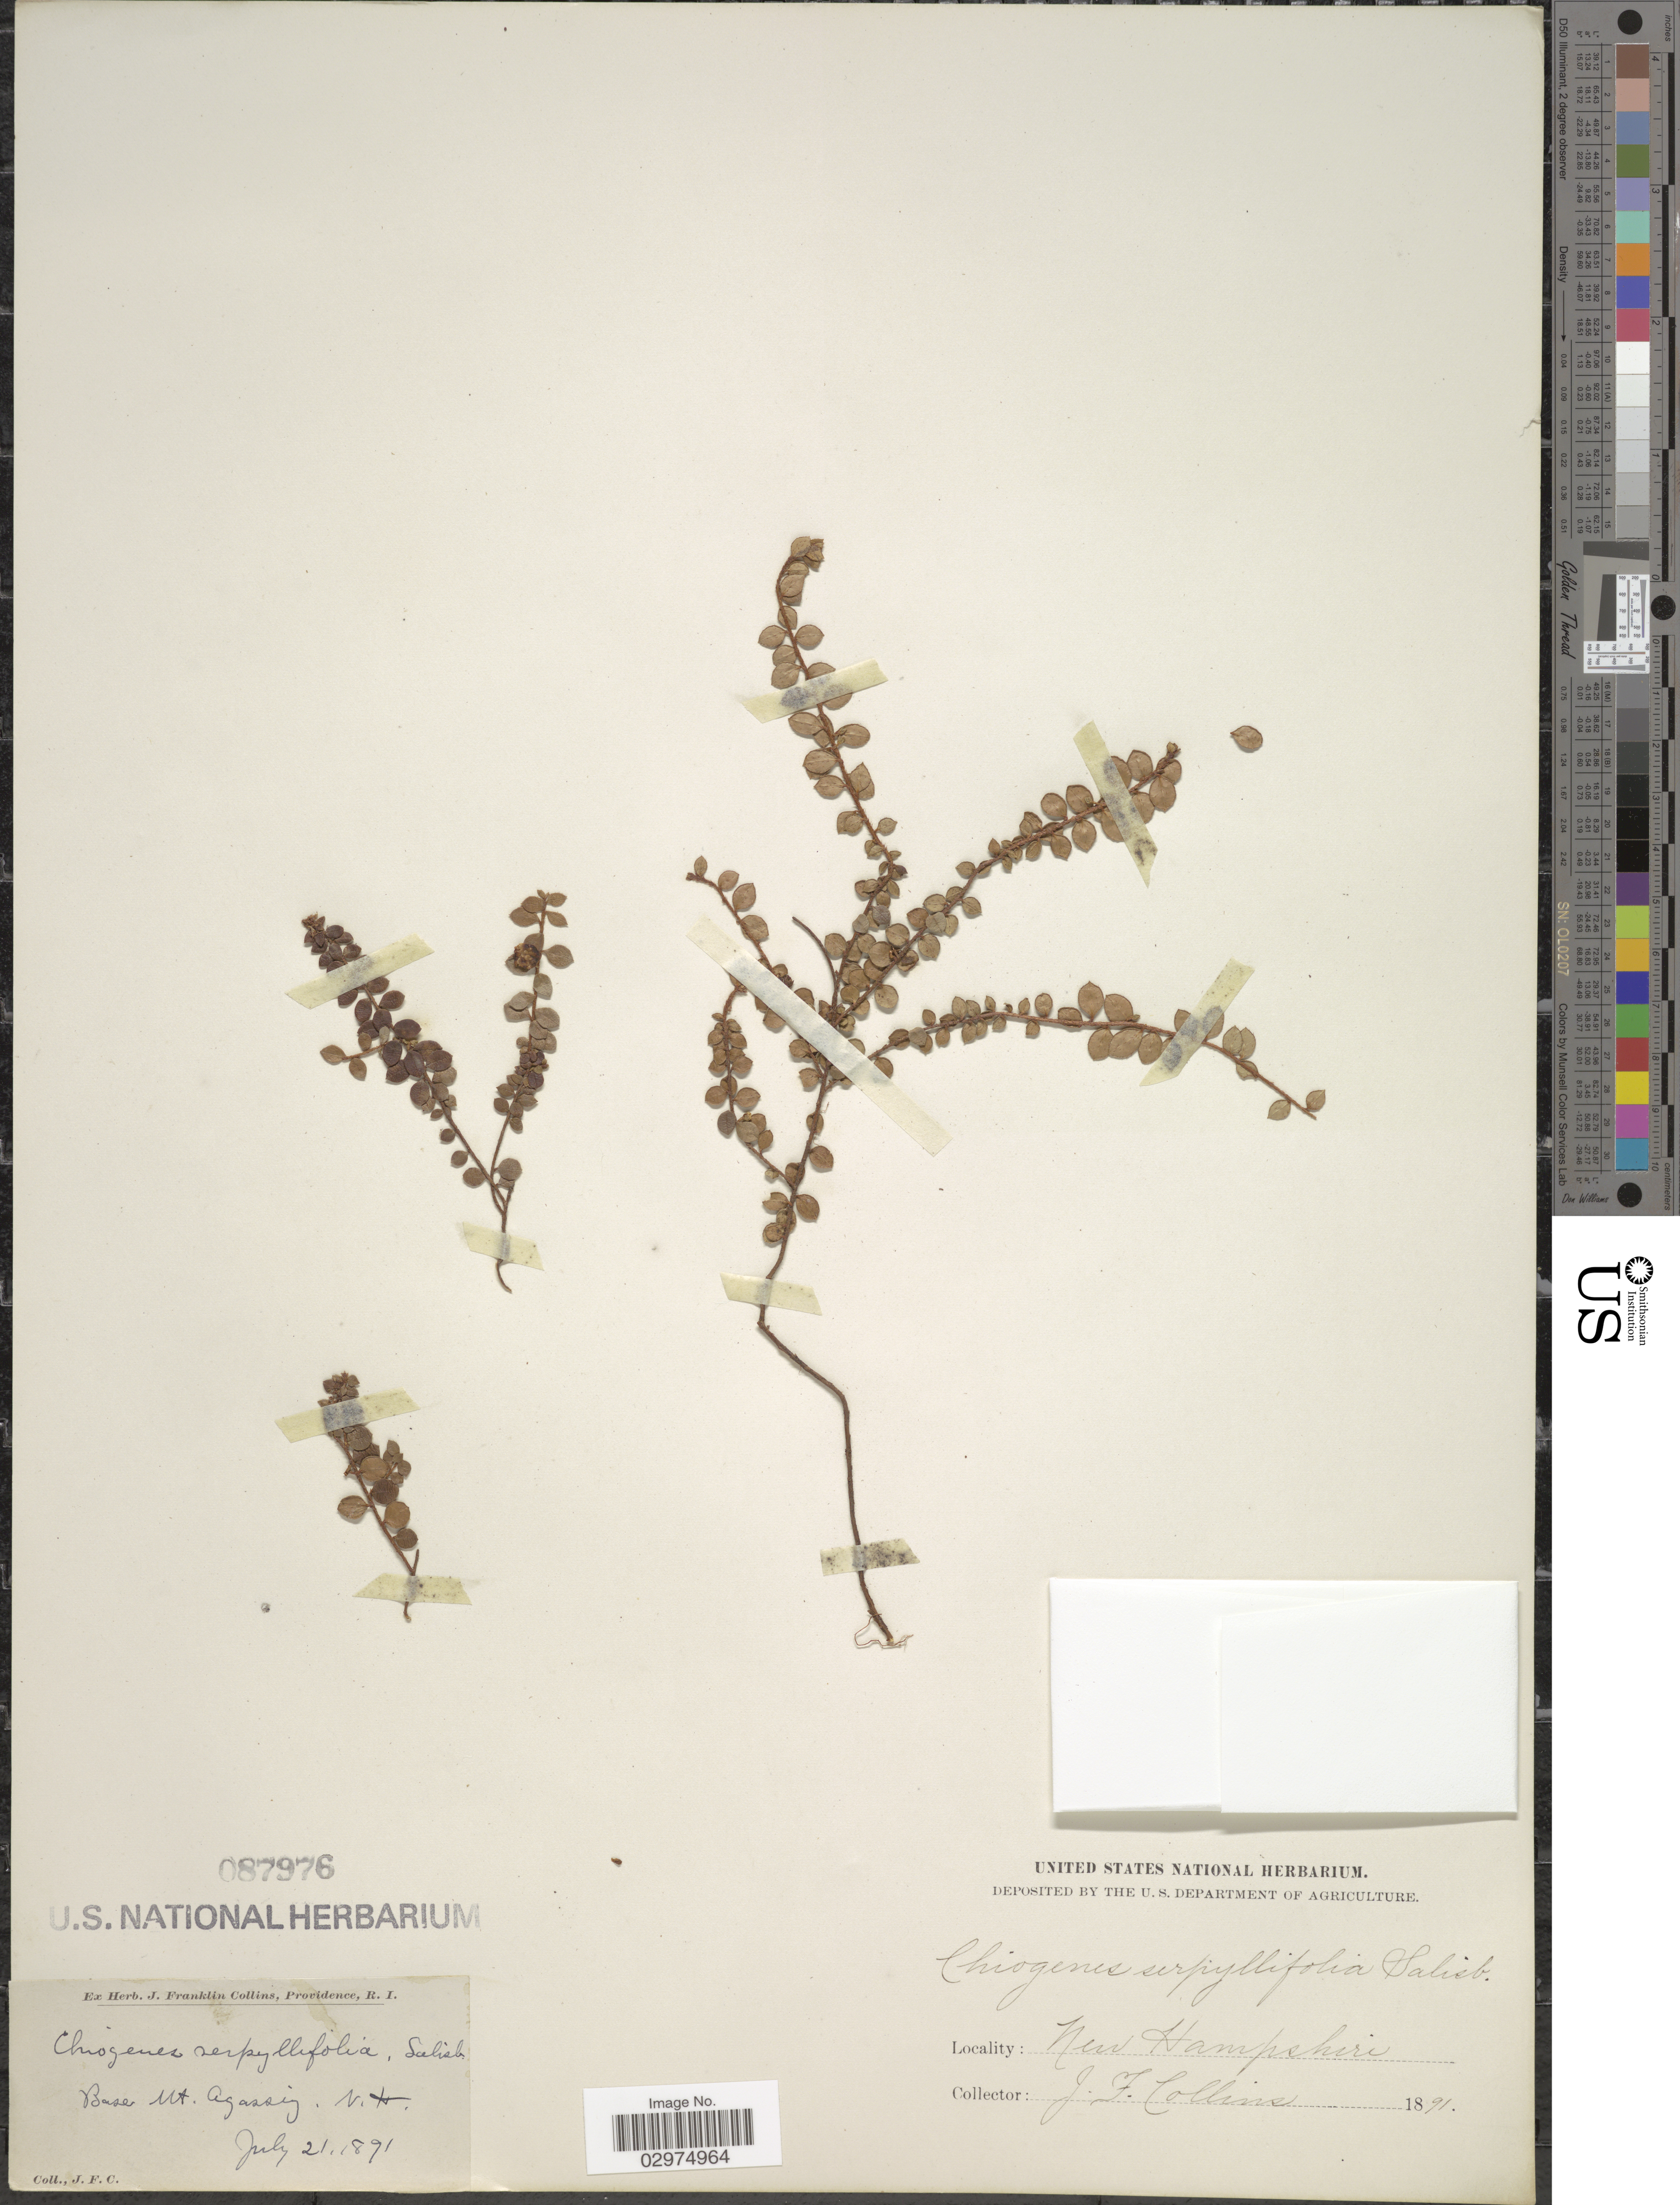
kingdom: Plantae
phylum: Tracheophyta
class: Magnoliopsida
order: Ericales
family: Ericaceae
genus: Gaultheria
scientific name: Gaultheria hispidula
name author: (L.) Muhl. ex Bigelow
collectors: J. Collins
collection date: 1891-07-21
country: United States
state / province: New Hampshire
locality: Base Mt. Agassiz.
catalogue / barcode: US 87976